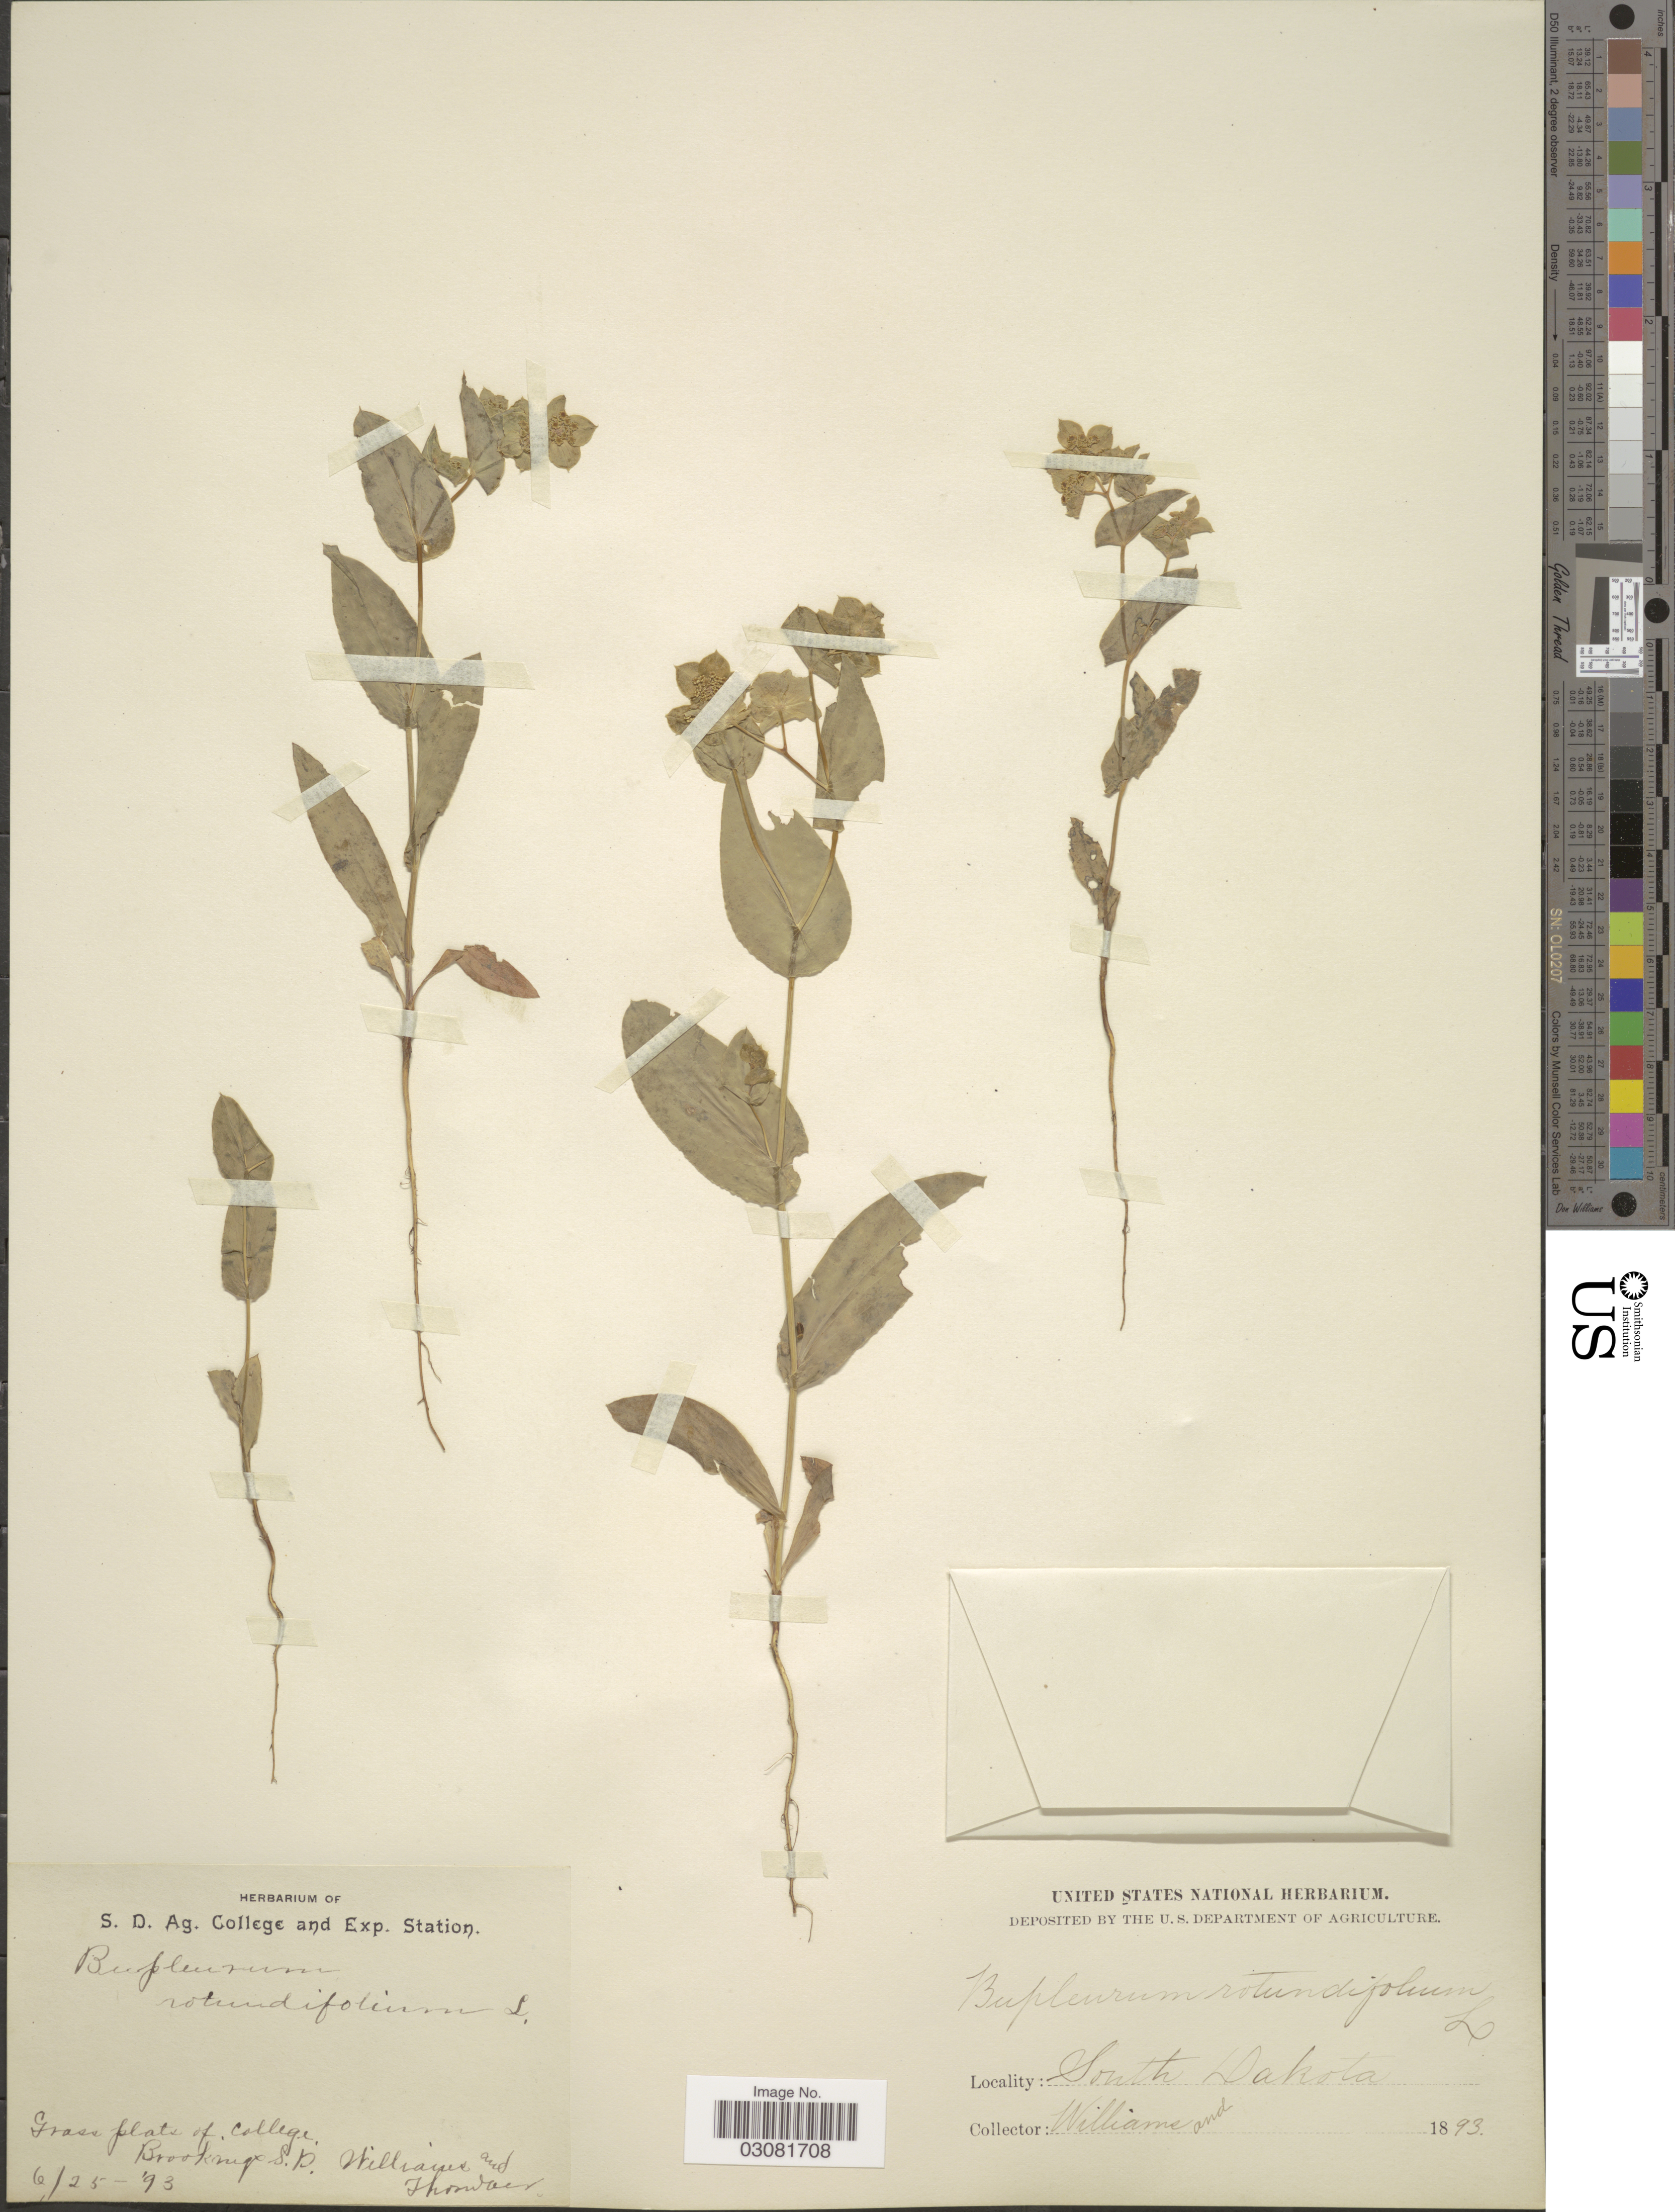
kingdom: Plantae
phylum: Tracheophyta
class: Magnoliopsida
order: Apiales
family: Apiaceae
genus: Bupleurum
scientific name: Bupleurum rotundifolium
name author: L.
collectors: -- Williams & -. Thornber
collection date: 1893-06-25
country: United States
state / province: South Dakota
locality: Grass flats of college, Brookings.